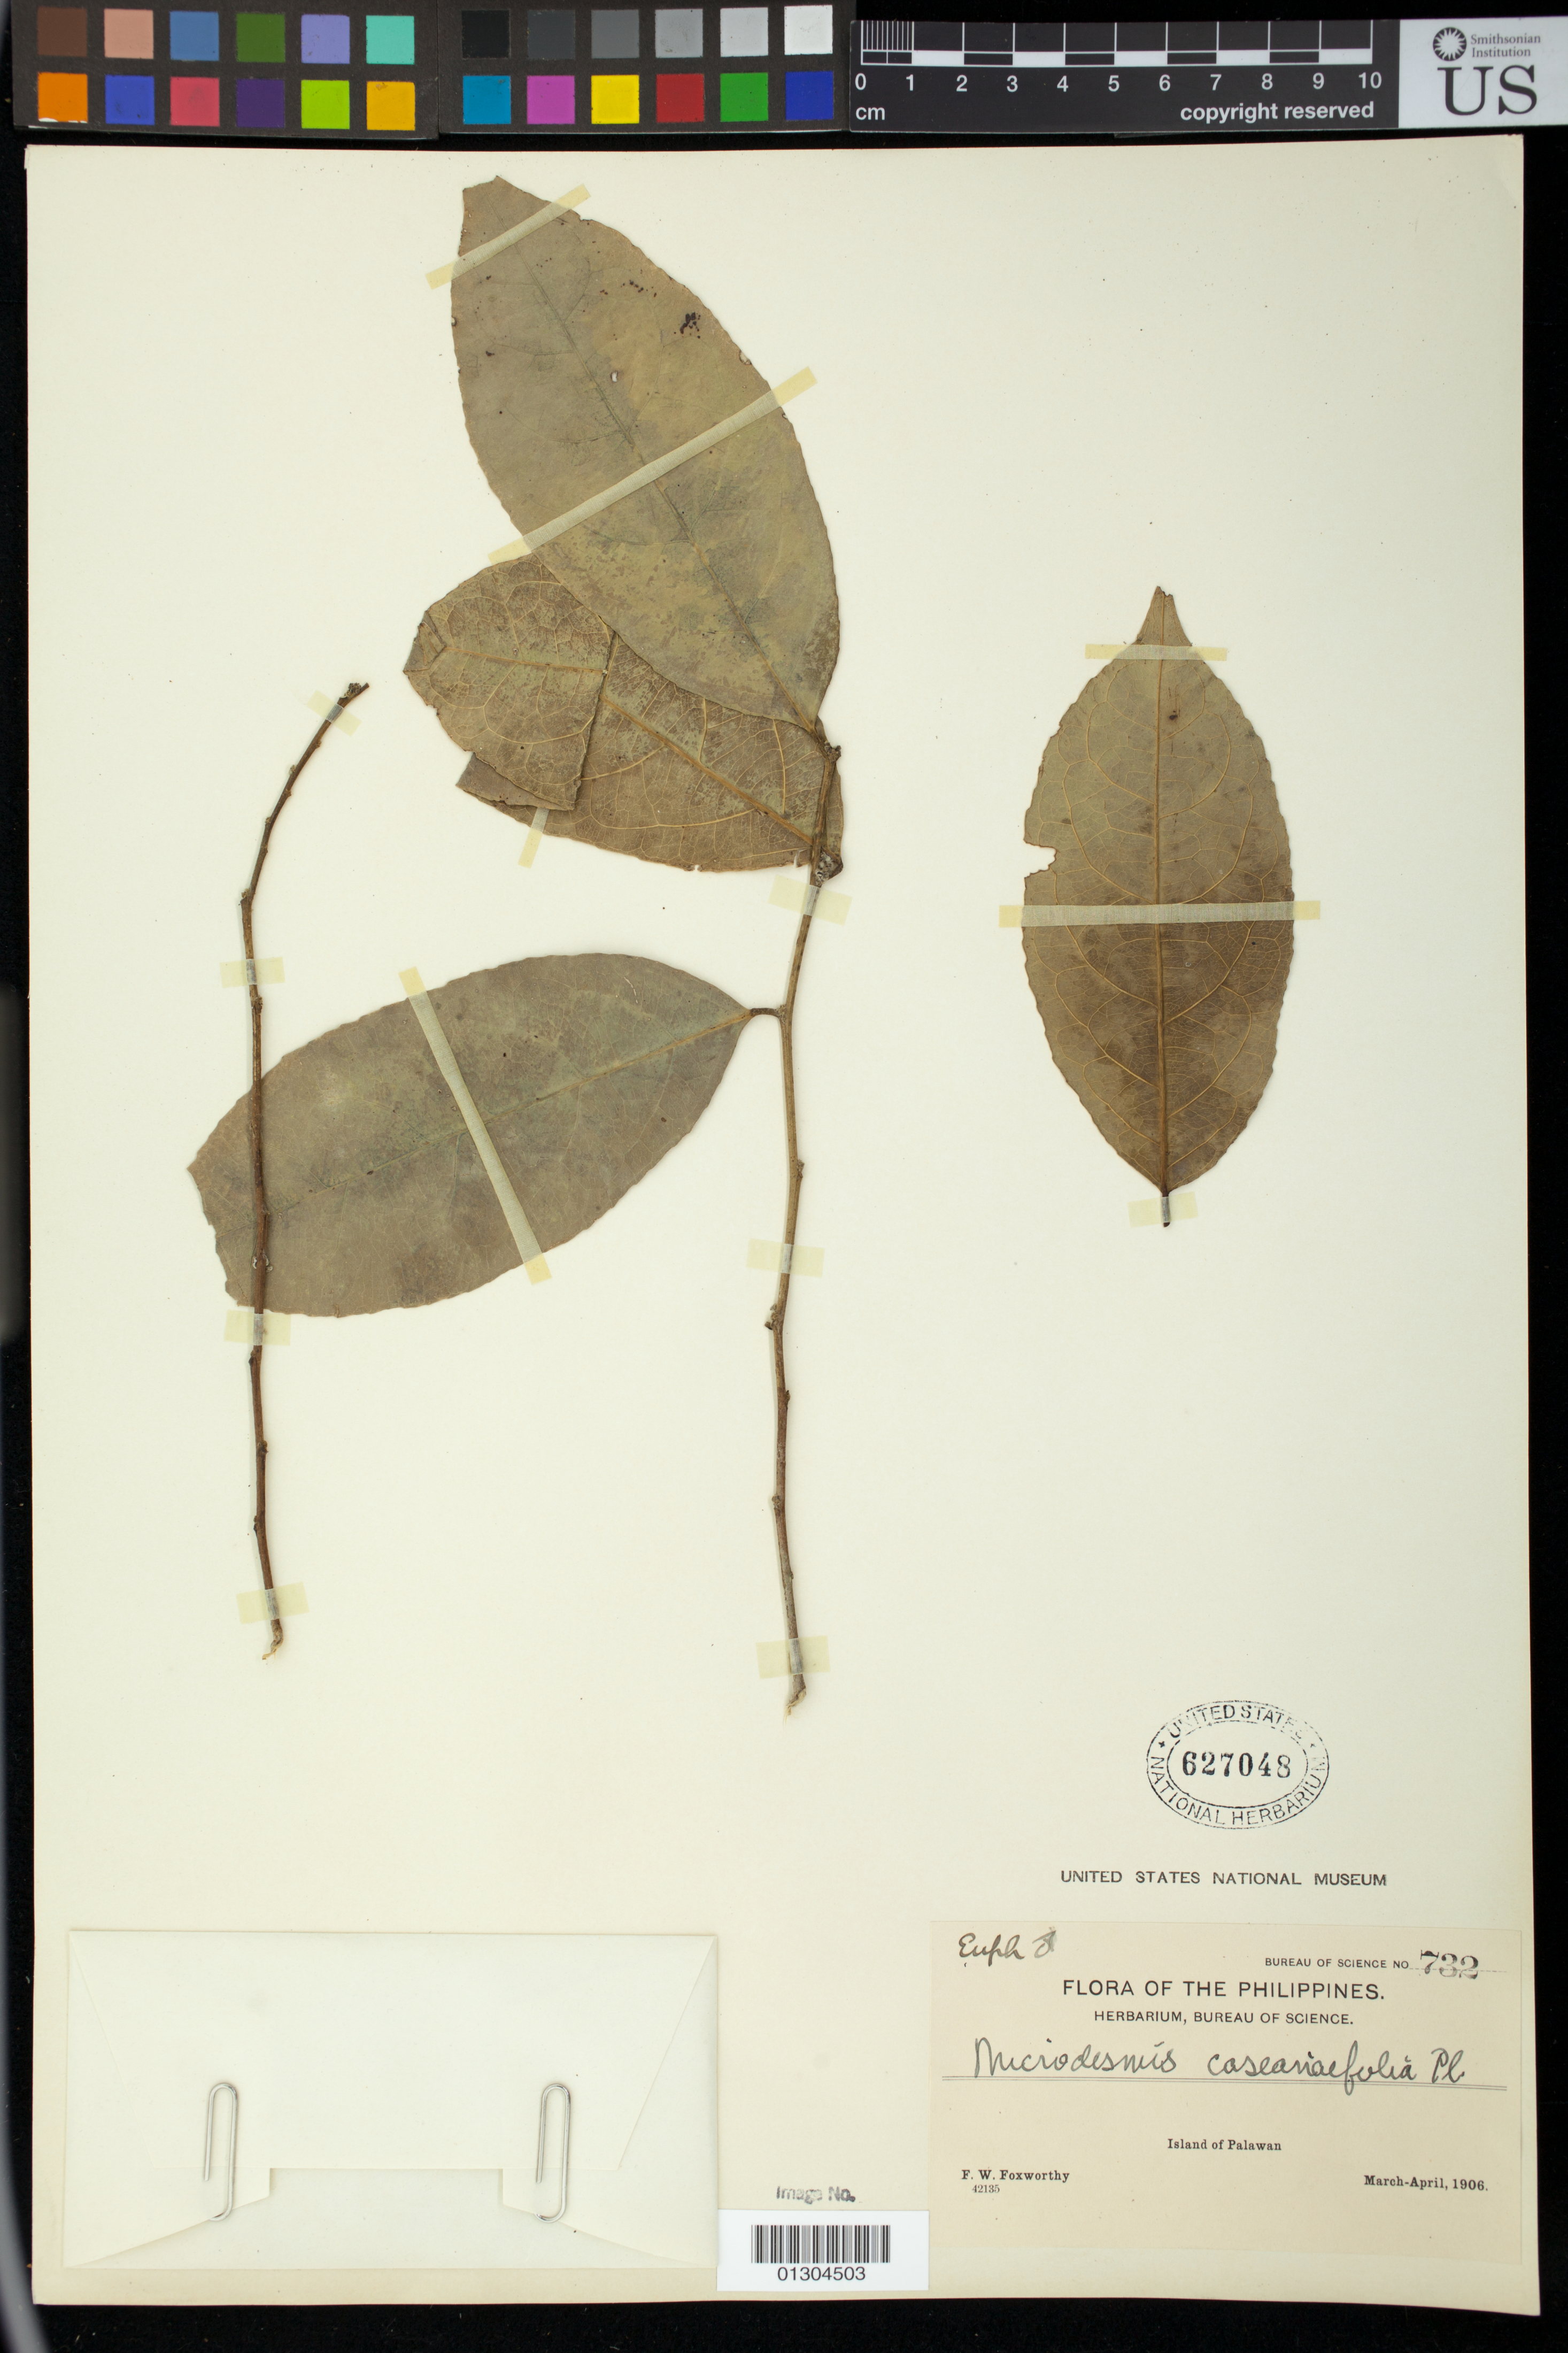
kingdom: Plantae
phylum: Tracheophyta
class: Magnoliopsida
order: Malpighiales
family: Pandaceae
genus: Microdesmis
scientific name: Microdesmis casearifolia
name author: Planch. & Hook.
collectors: F. W. Foxworthy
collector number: Bur. of Sci. 732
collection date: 1906-03/1906-04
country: Philippines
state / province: Mimaropa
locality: Island of Palawan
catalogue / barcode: US 627048